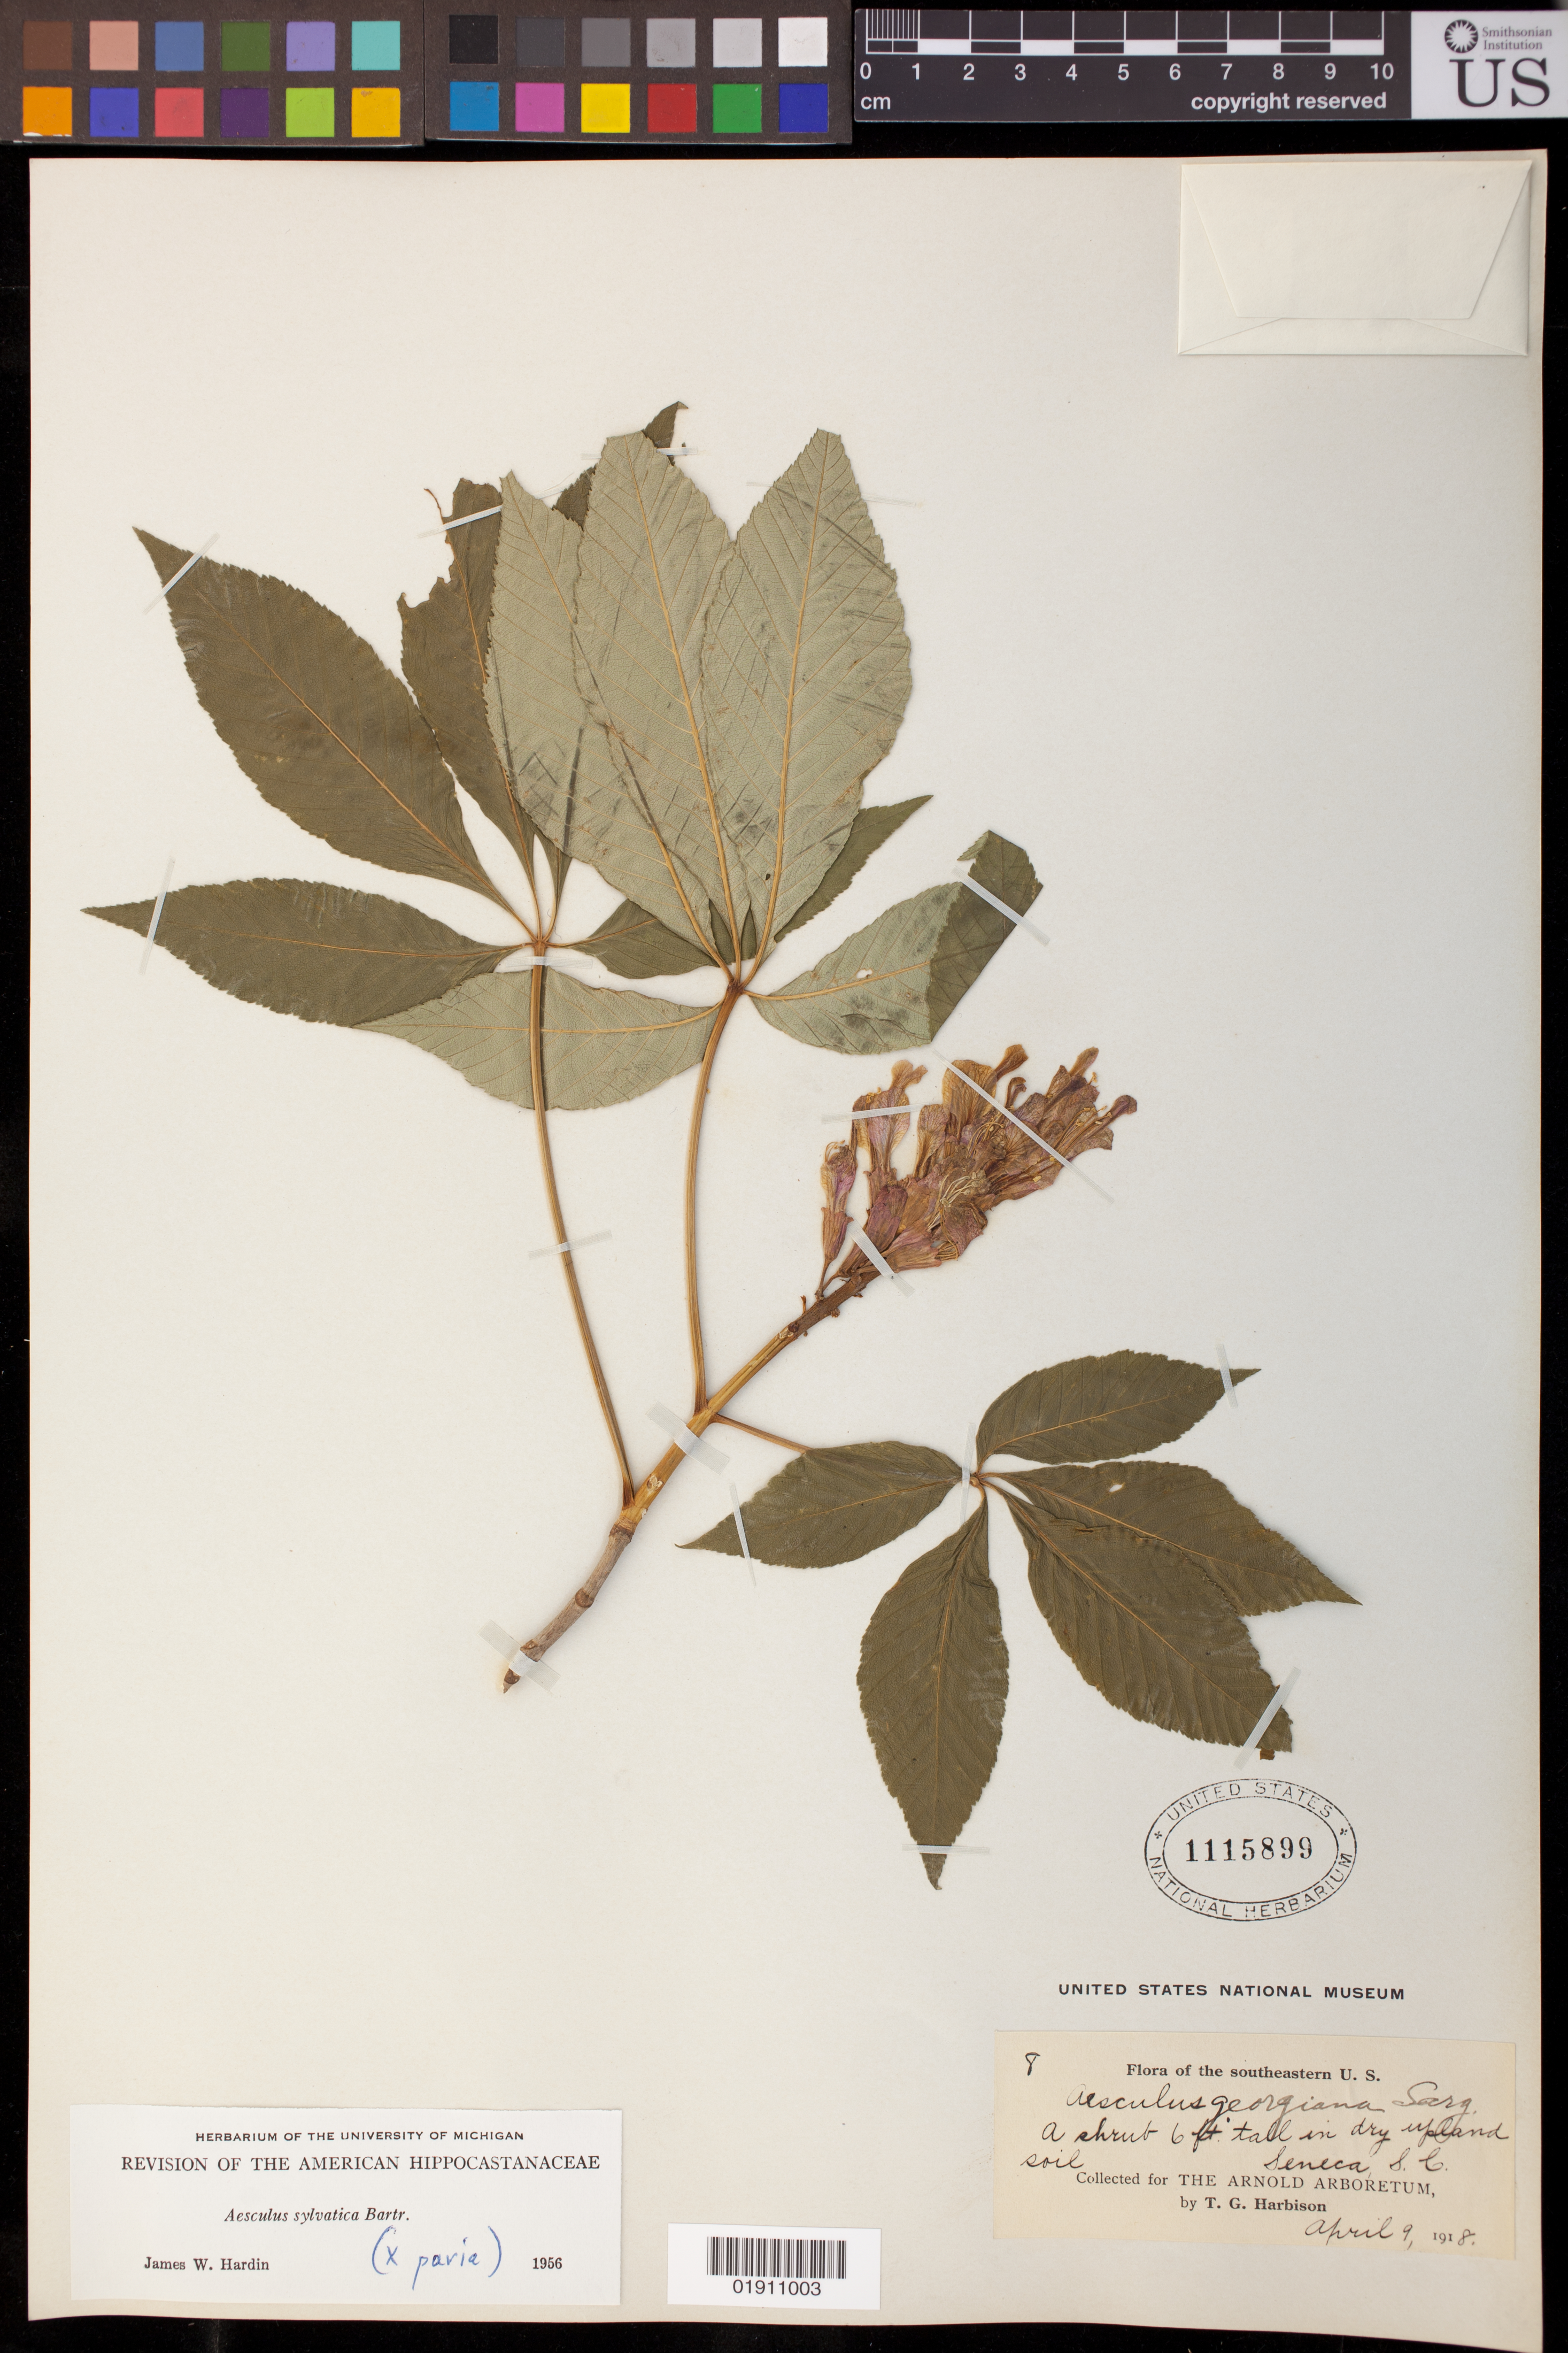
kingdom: Plantae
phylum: Tracheophyta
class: Magnoliopsida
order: Sapindales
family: Sapindaceae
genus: Aesculus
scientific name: Aesculus sylvatica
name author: W. Bartram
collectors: T. Harbison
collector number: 8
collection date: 1918-04-09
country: United States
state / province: South Carolina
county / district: Oconee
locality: Seneca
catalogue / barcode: US 1115899